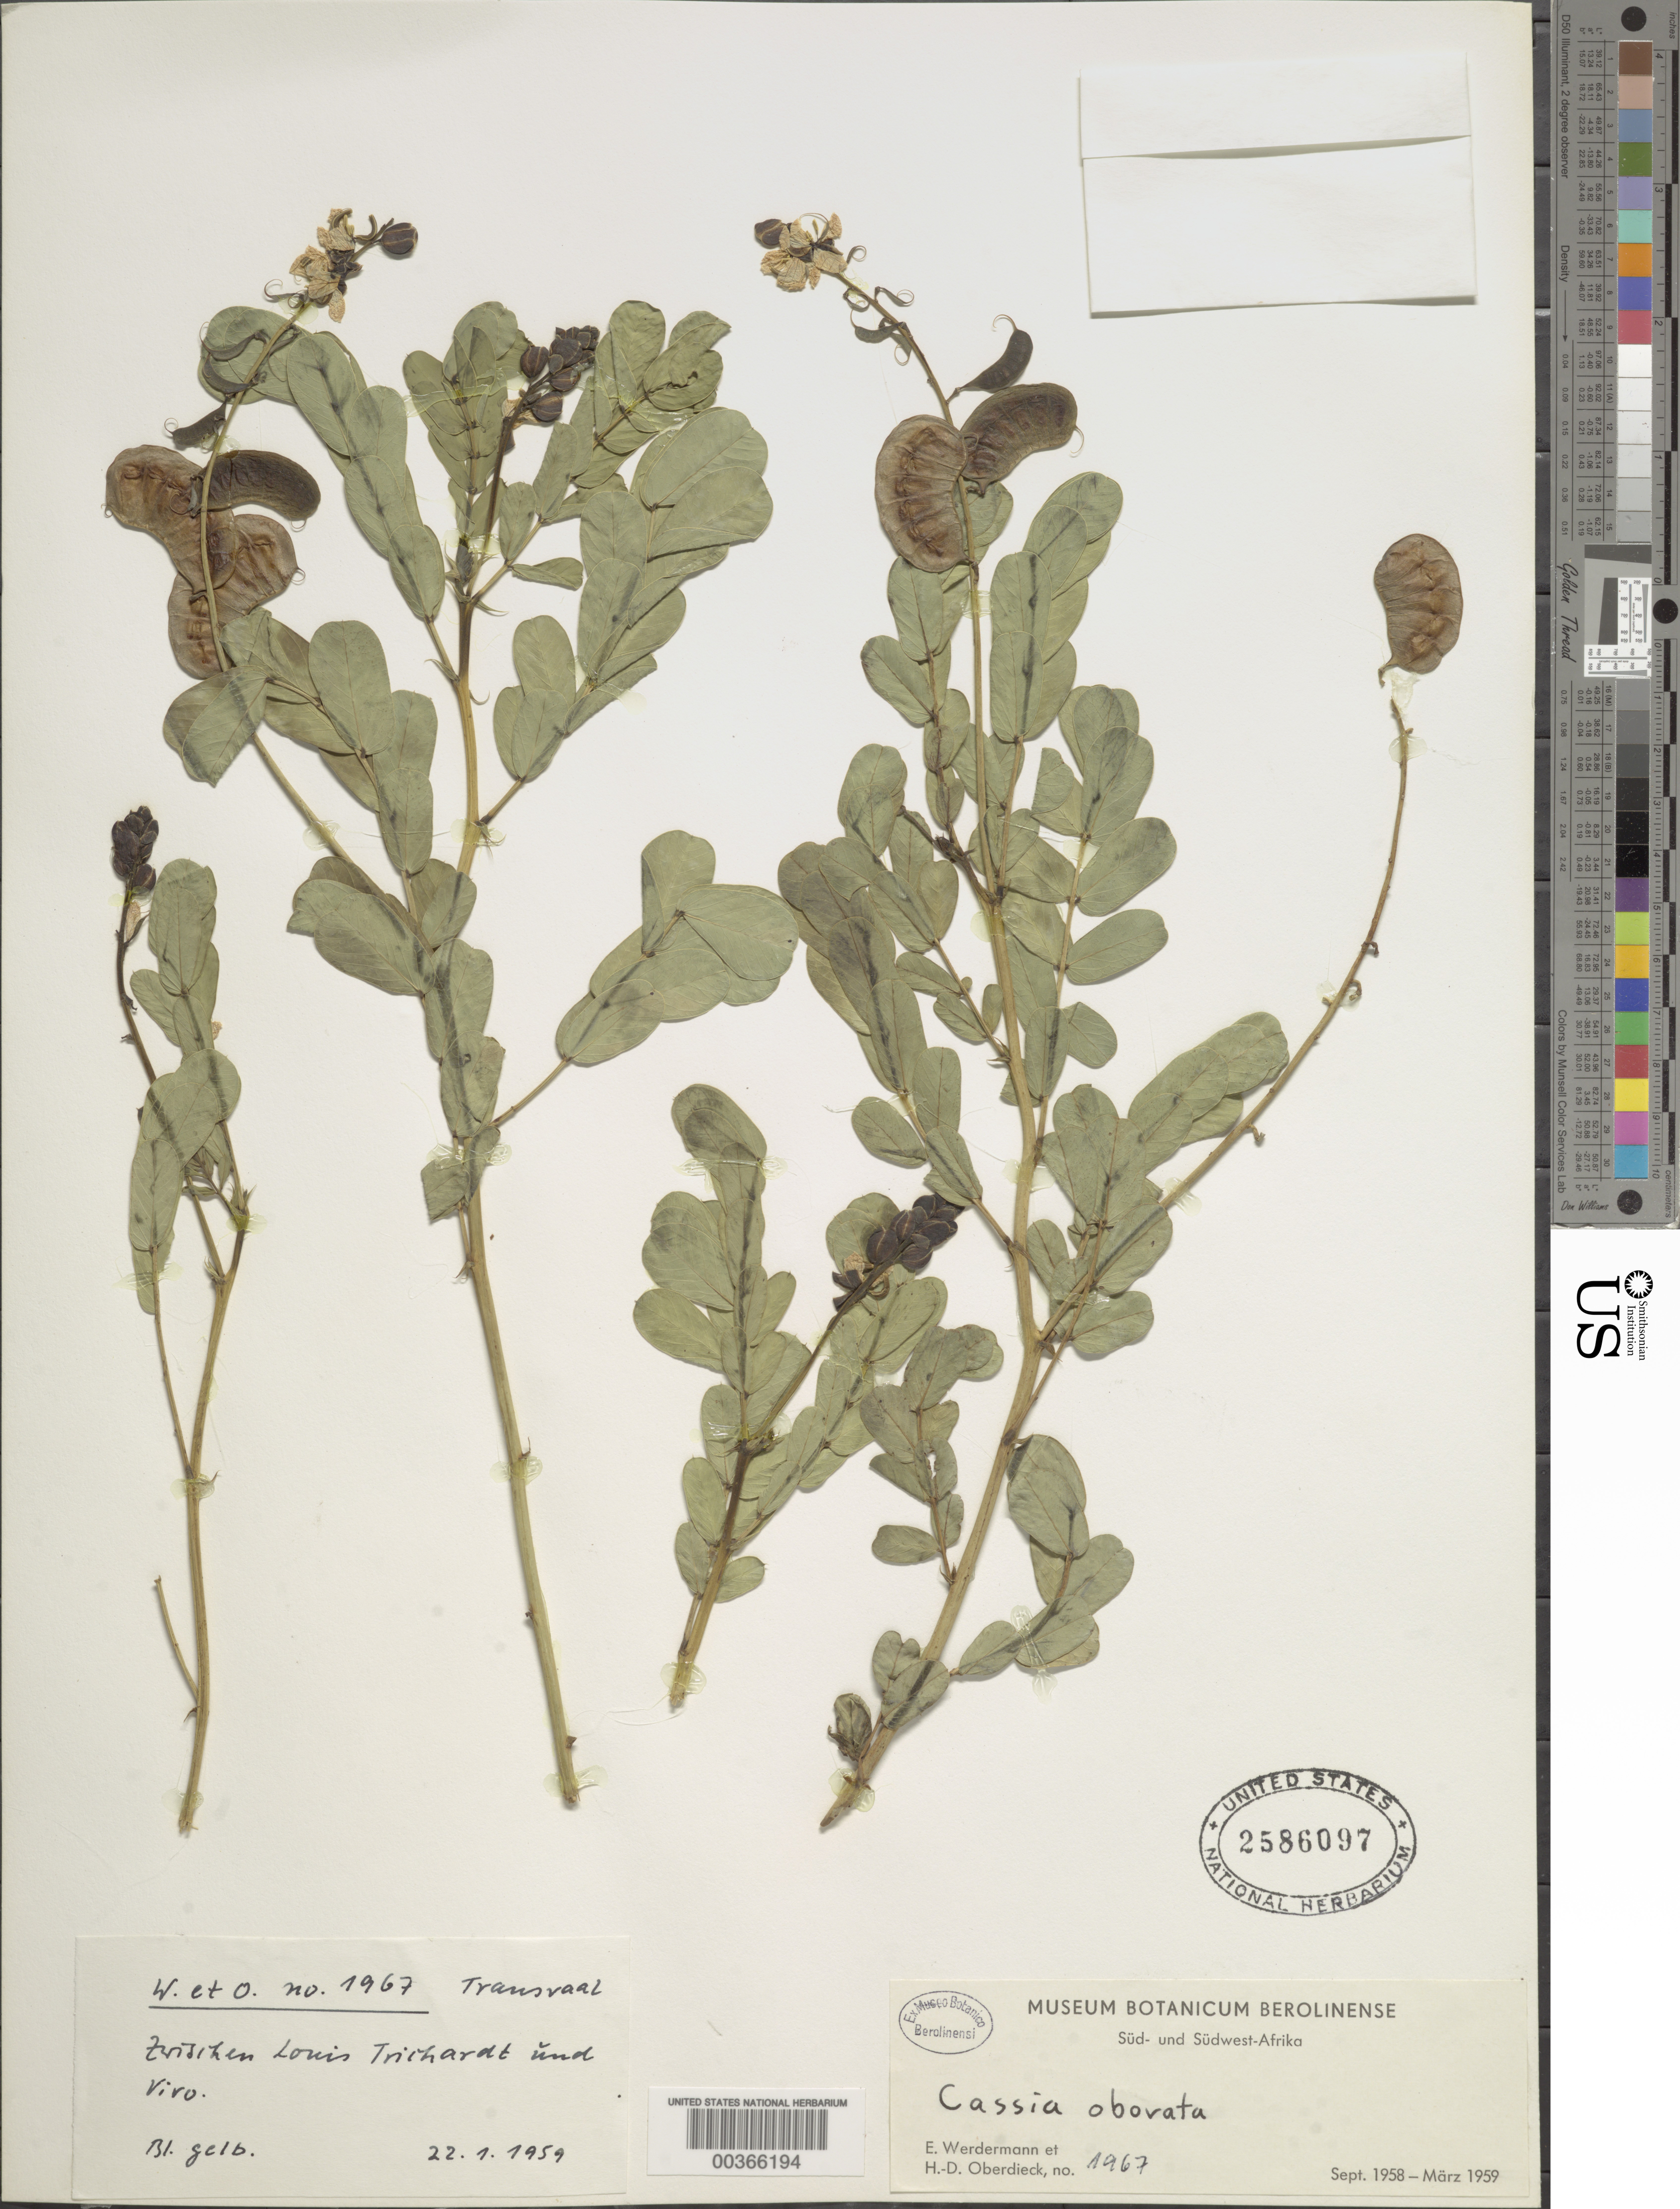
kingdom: Plantae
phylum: Tracheophyta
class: Magnoliopsida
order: Fabales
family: Fabaceae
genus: Senna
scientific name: Senna italica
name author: Mill.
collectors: E. Werdermann & H. Oberdieck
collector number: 1967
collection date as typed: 22 Jan 1959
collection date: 1959-01-22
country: South Africa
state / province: Limpopo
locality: Zwischen louis trithardt und vivo. Transvaal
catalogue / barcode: US 2586097